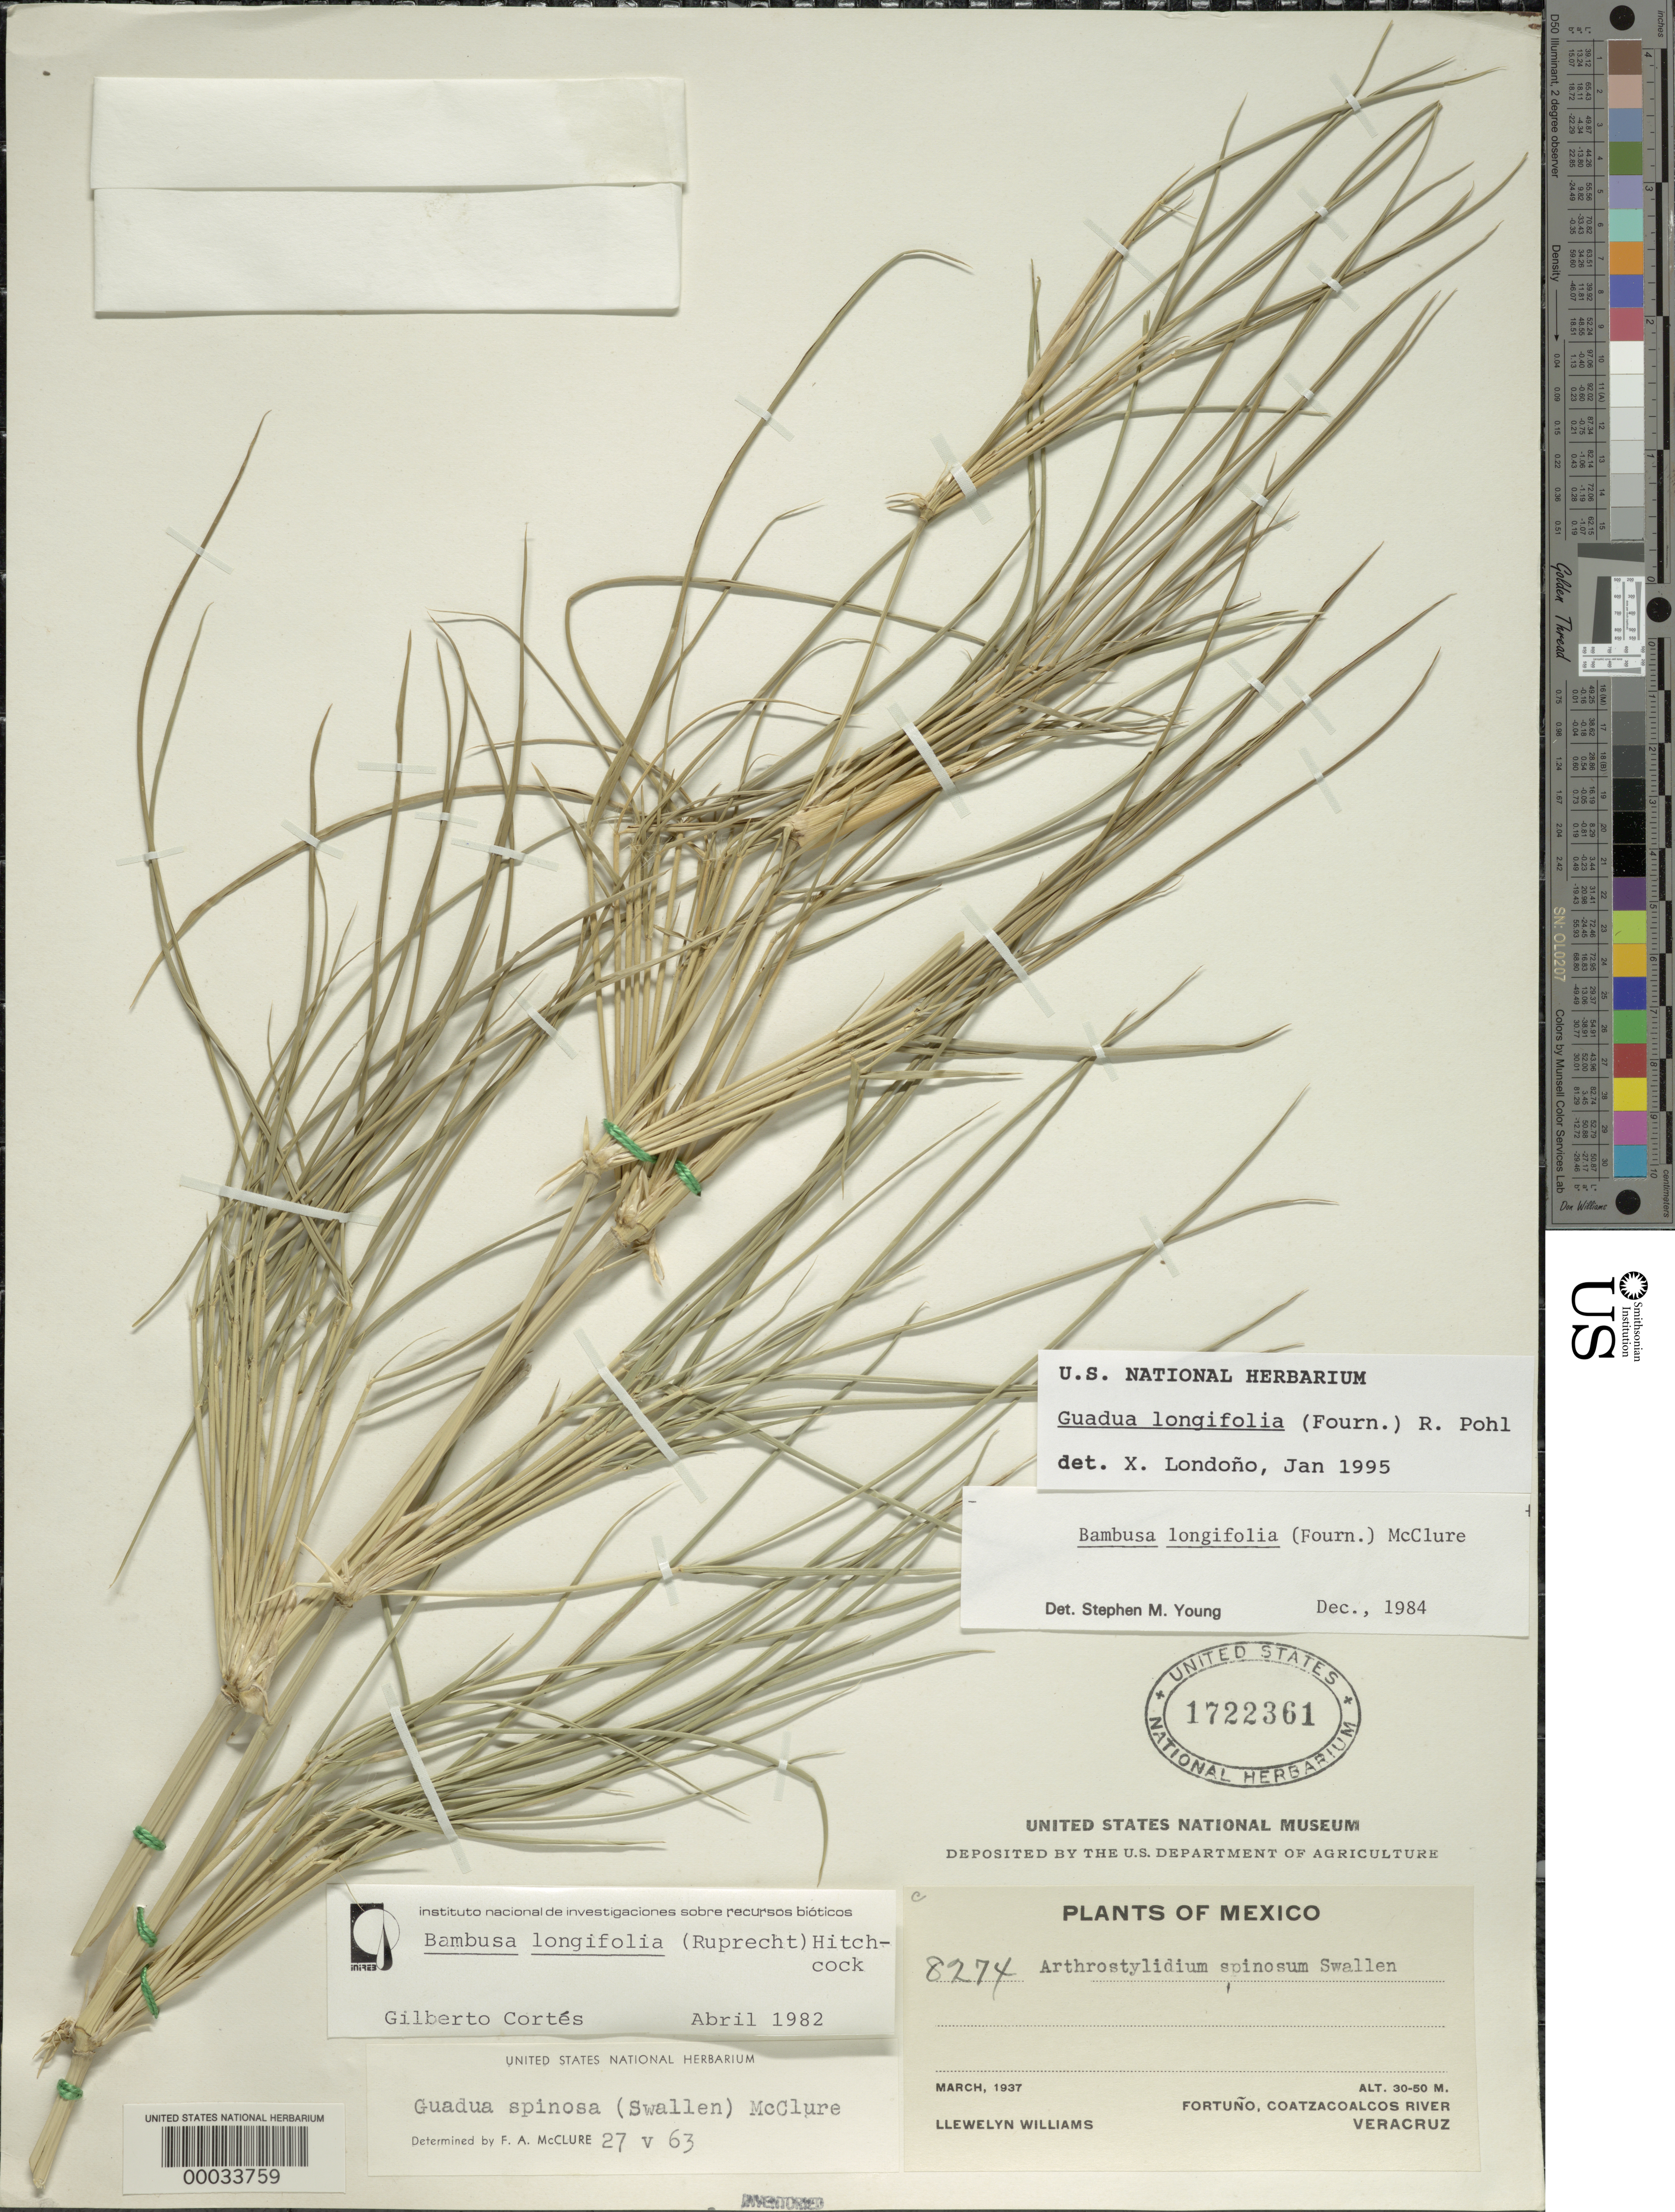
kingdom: Plantae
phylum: Tracheophyta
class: Liliopsida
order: Poales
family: Poaceae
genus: Guadua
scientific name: Guadua longifolia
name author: (E. Fourn.) R.W. Pohl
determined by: Londoño, X., (TULV), Jardin Botanico "Juan Maria Cespedes"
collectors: Ll. Williams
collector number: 8274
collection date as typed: Mar 1937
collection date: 1937-03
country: Mexico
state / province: Veracruz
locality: Fortuno, coatzacoalcos river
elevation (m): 30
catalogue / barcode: US 1722361